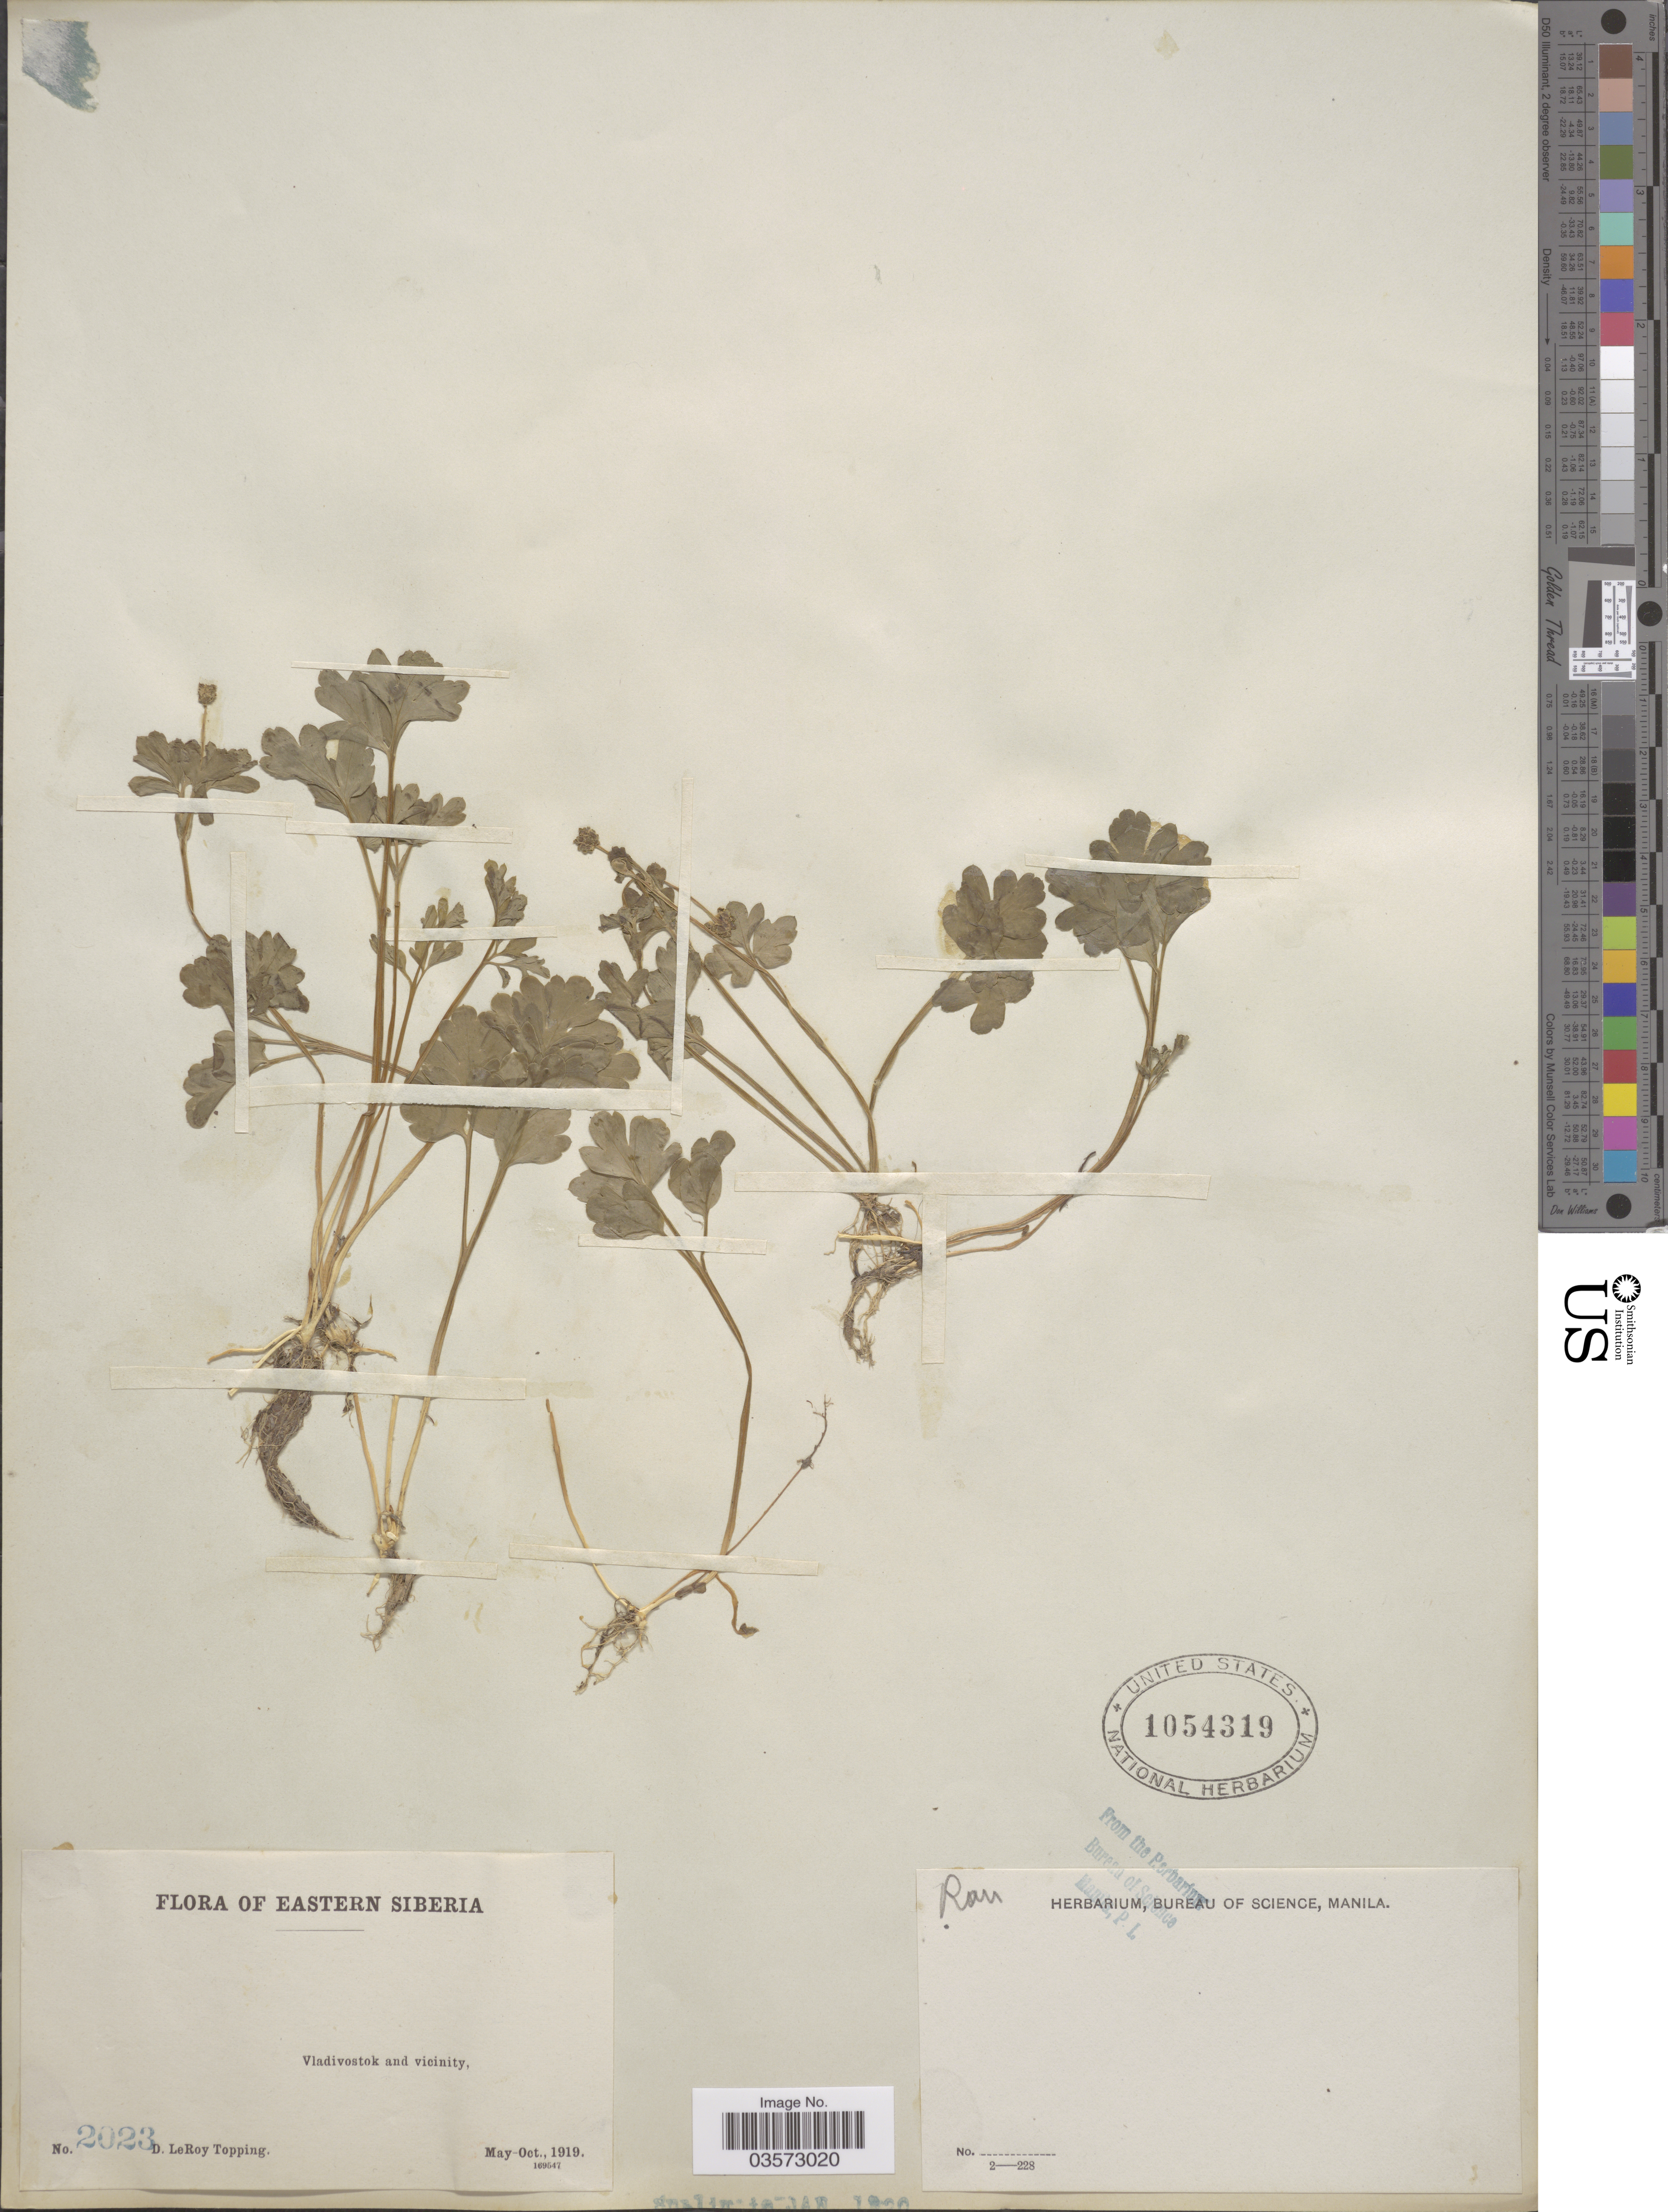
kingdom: Plantae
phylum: Tracheophyta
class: Magnoliopsida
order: Ranunculales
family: Ranunculaceae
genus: Ranunculus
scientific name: Ranunculus sp.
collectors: D. L. Topping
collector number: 2023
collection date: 1919-05/1919-10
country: Russian Federation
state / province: Primorsky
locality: Eastern Siberia. Vladivostok and vicinity.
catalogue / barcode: US 1054319